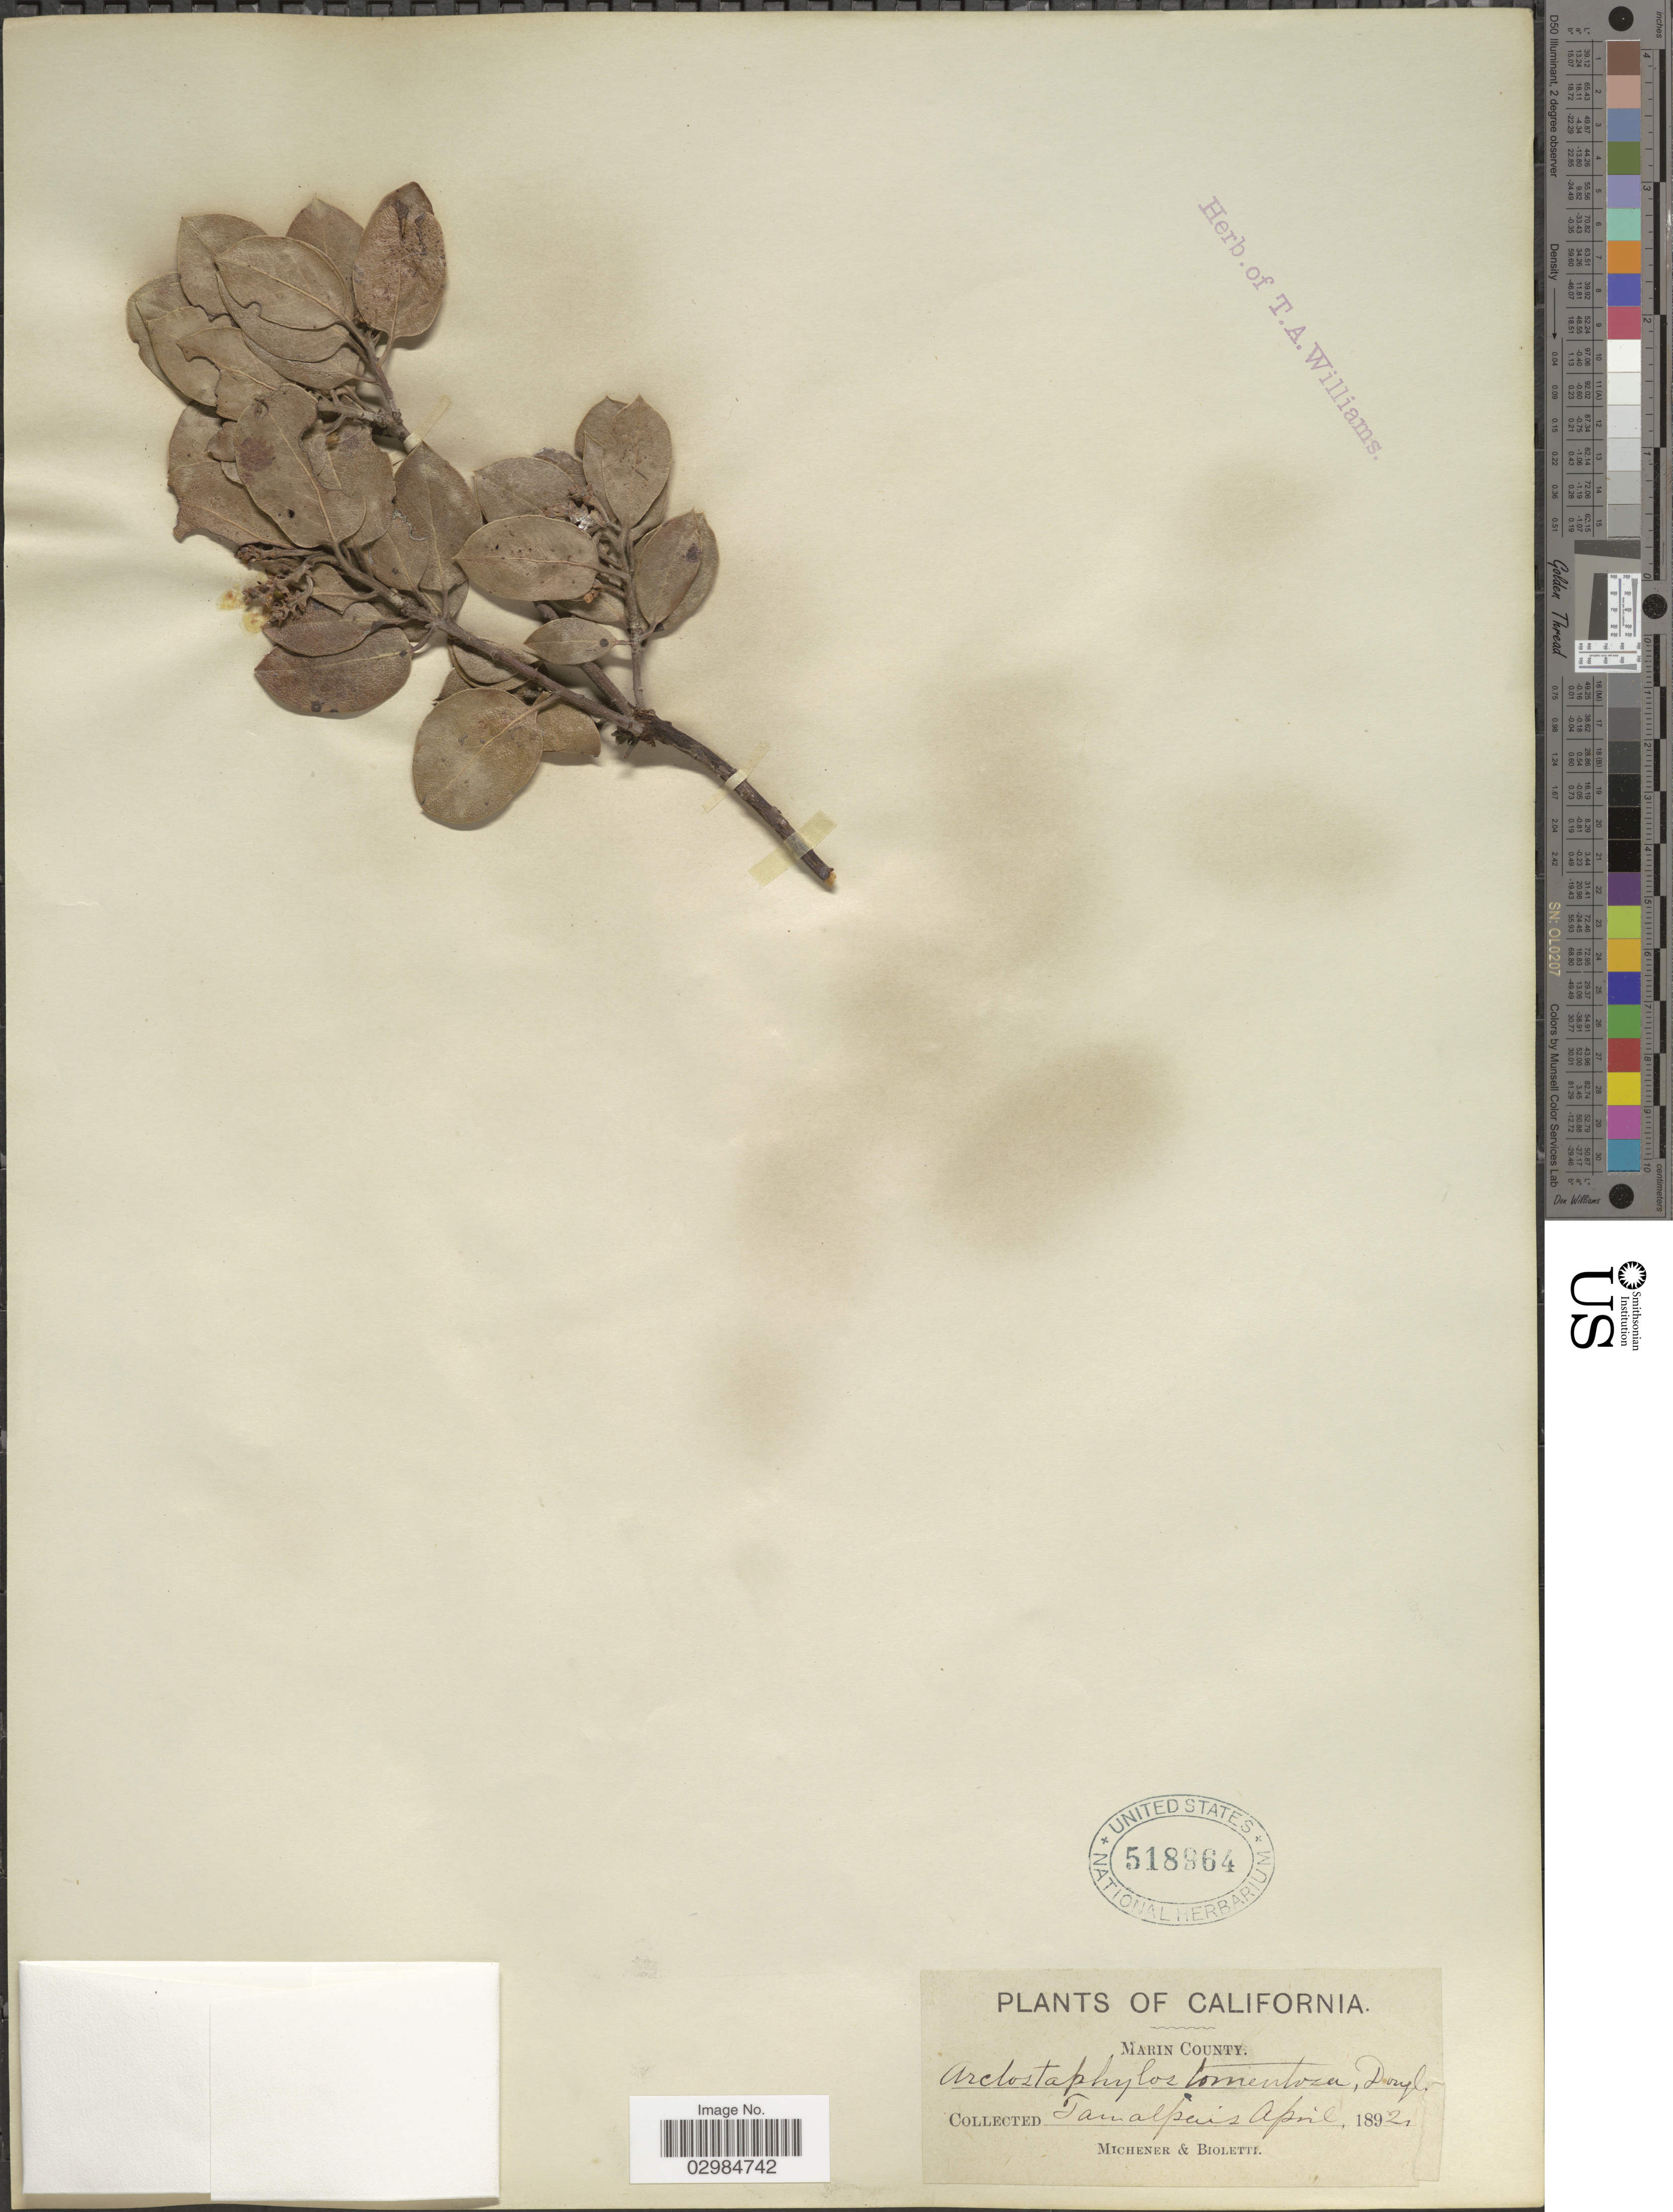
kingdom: Plantae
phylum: Tracheophyta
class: Magnoliopsida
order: Ericales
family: Ericaceae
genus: Arctostaphylos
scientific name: Arctostaphylos tomentosa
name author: (Pursh) Lindl.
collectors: -. Michener & -- Bioletti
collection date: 1892-04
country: United States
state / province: California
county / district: Marin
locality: Marin County. Tamalpais.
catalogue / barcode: US 518964